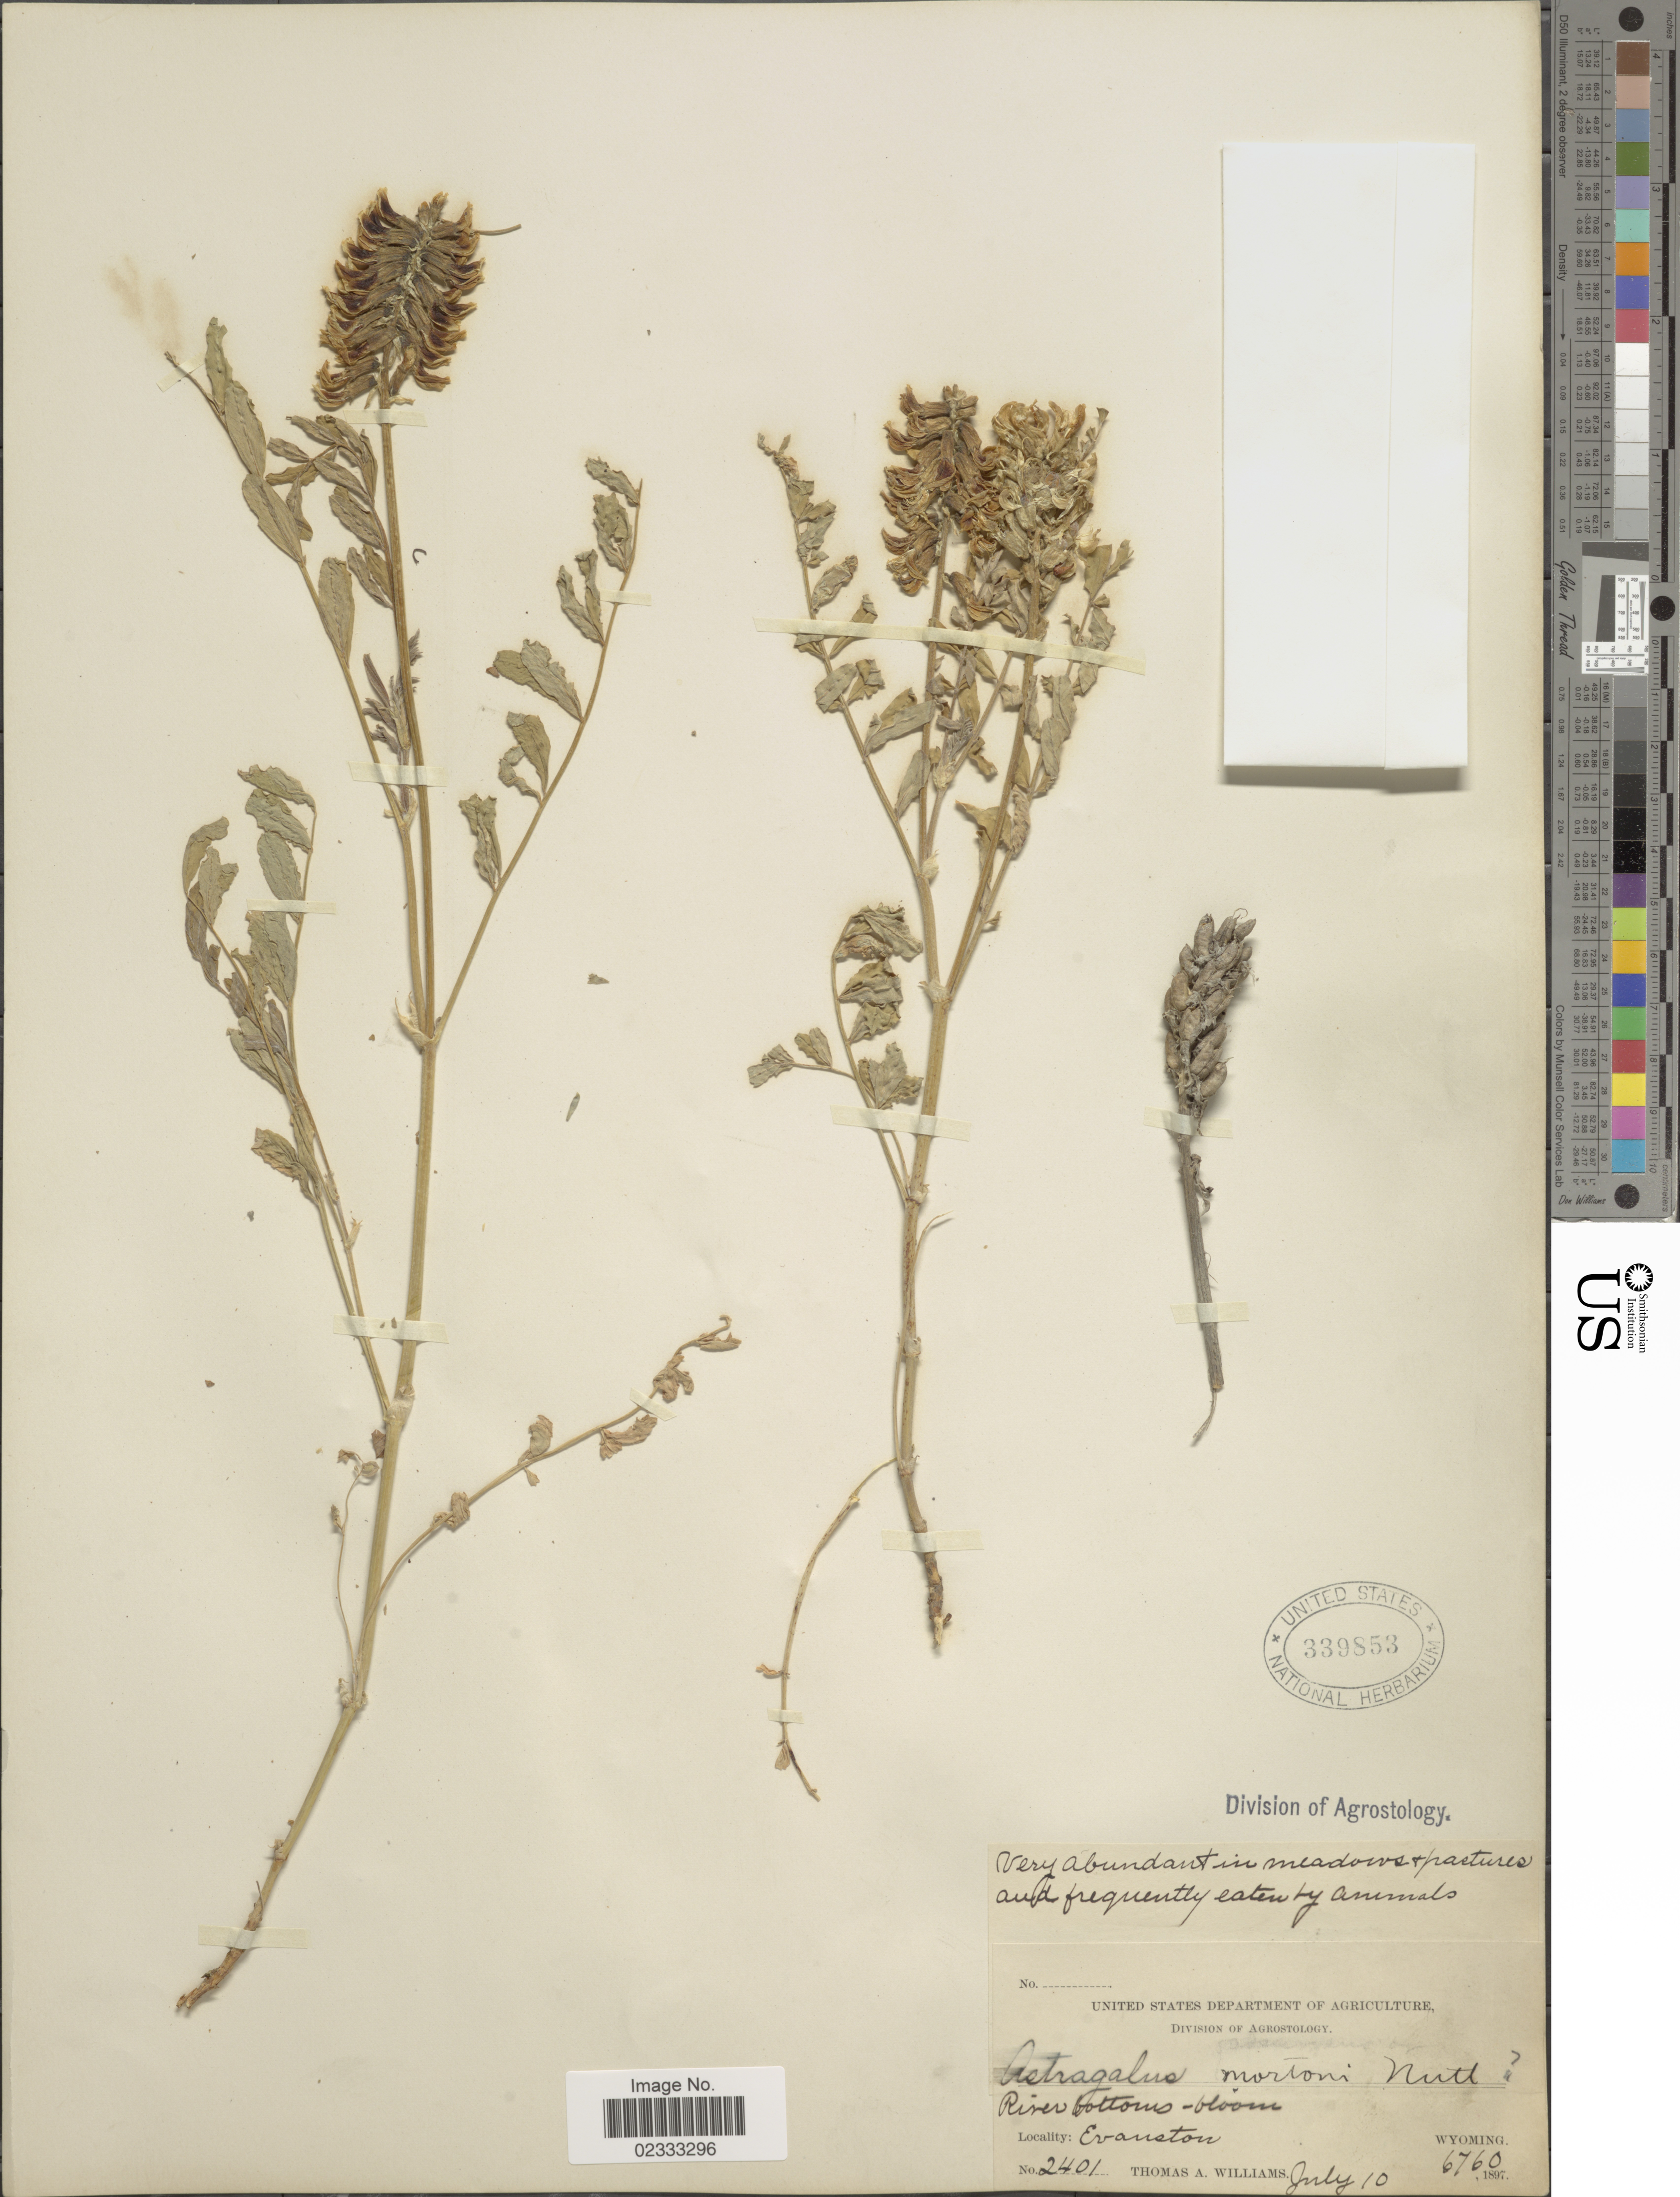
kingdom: Plantae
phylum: Tracheophyta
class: Magnoliopsida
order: Fabales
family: Fabaceae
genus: Astragalus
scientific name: Astragalus mortonii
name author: Nutt.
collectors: T. A. Williams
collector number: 2401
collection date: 1897-07-10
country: United States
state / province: Wyoming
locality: River bottoms-bloom, Evanston.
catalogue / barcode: US 339853